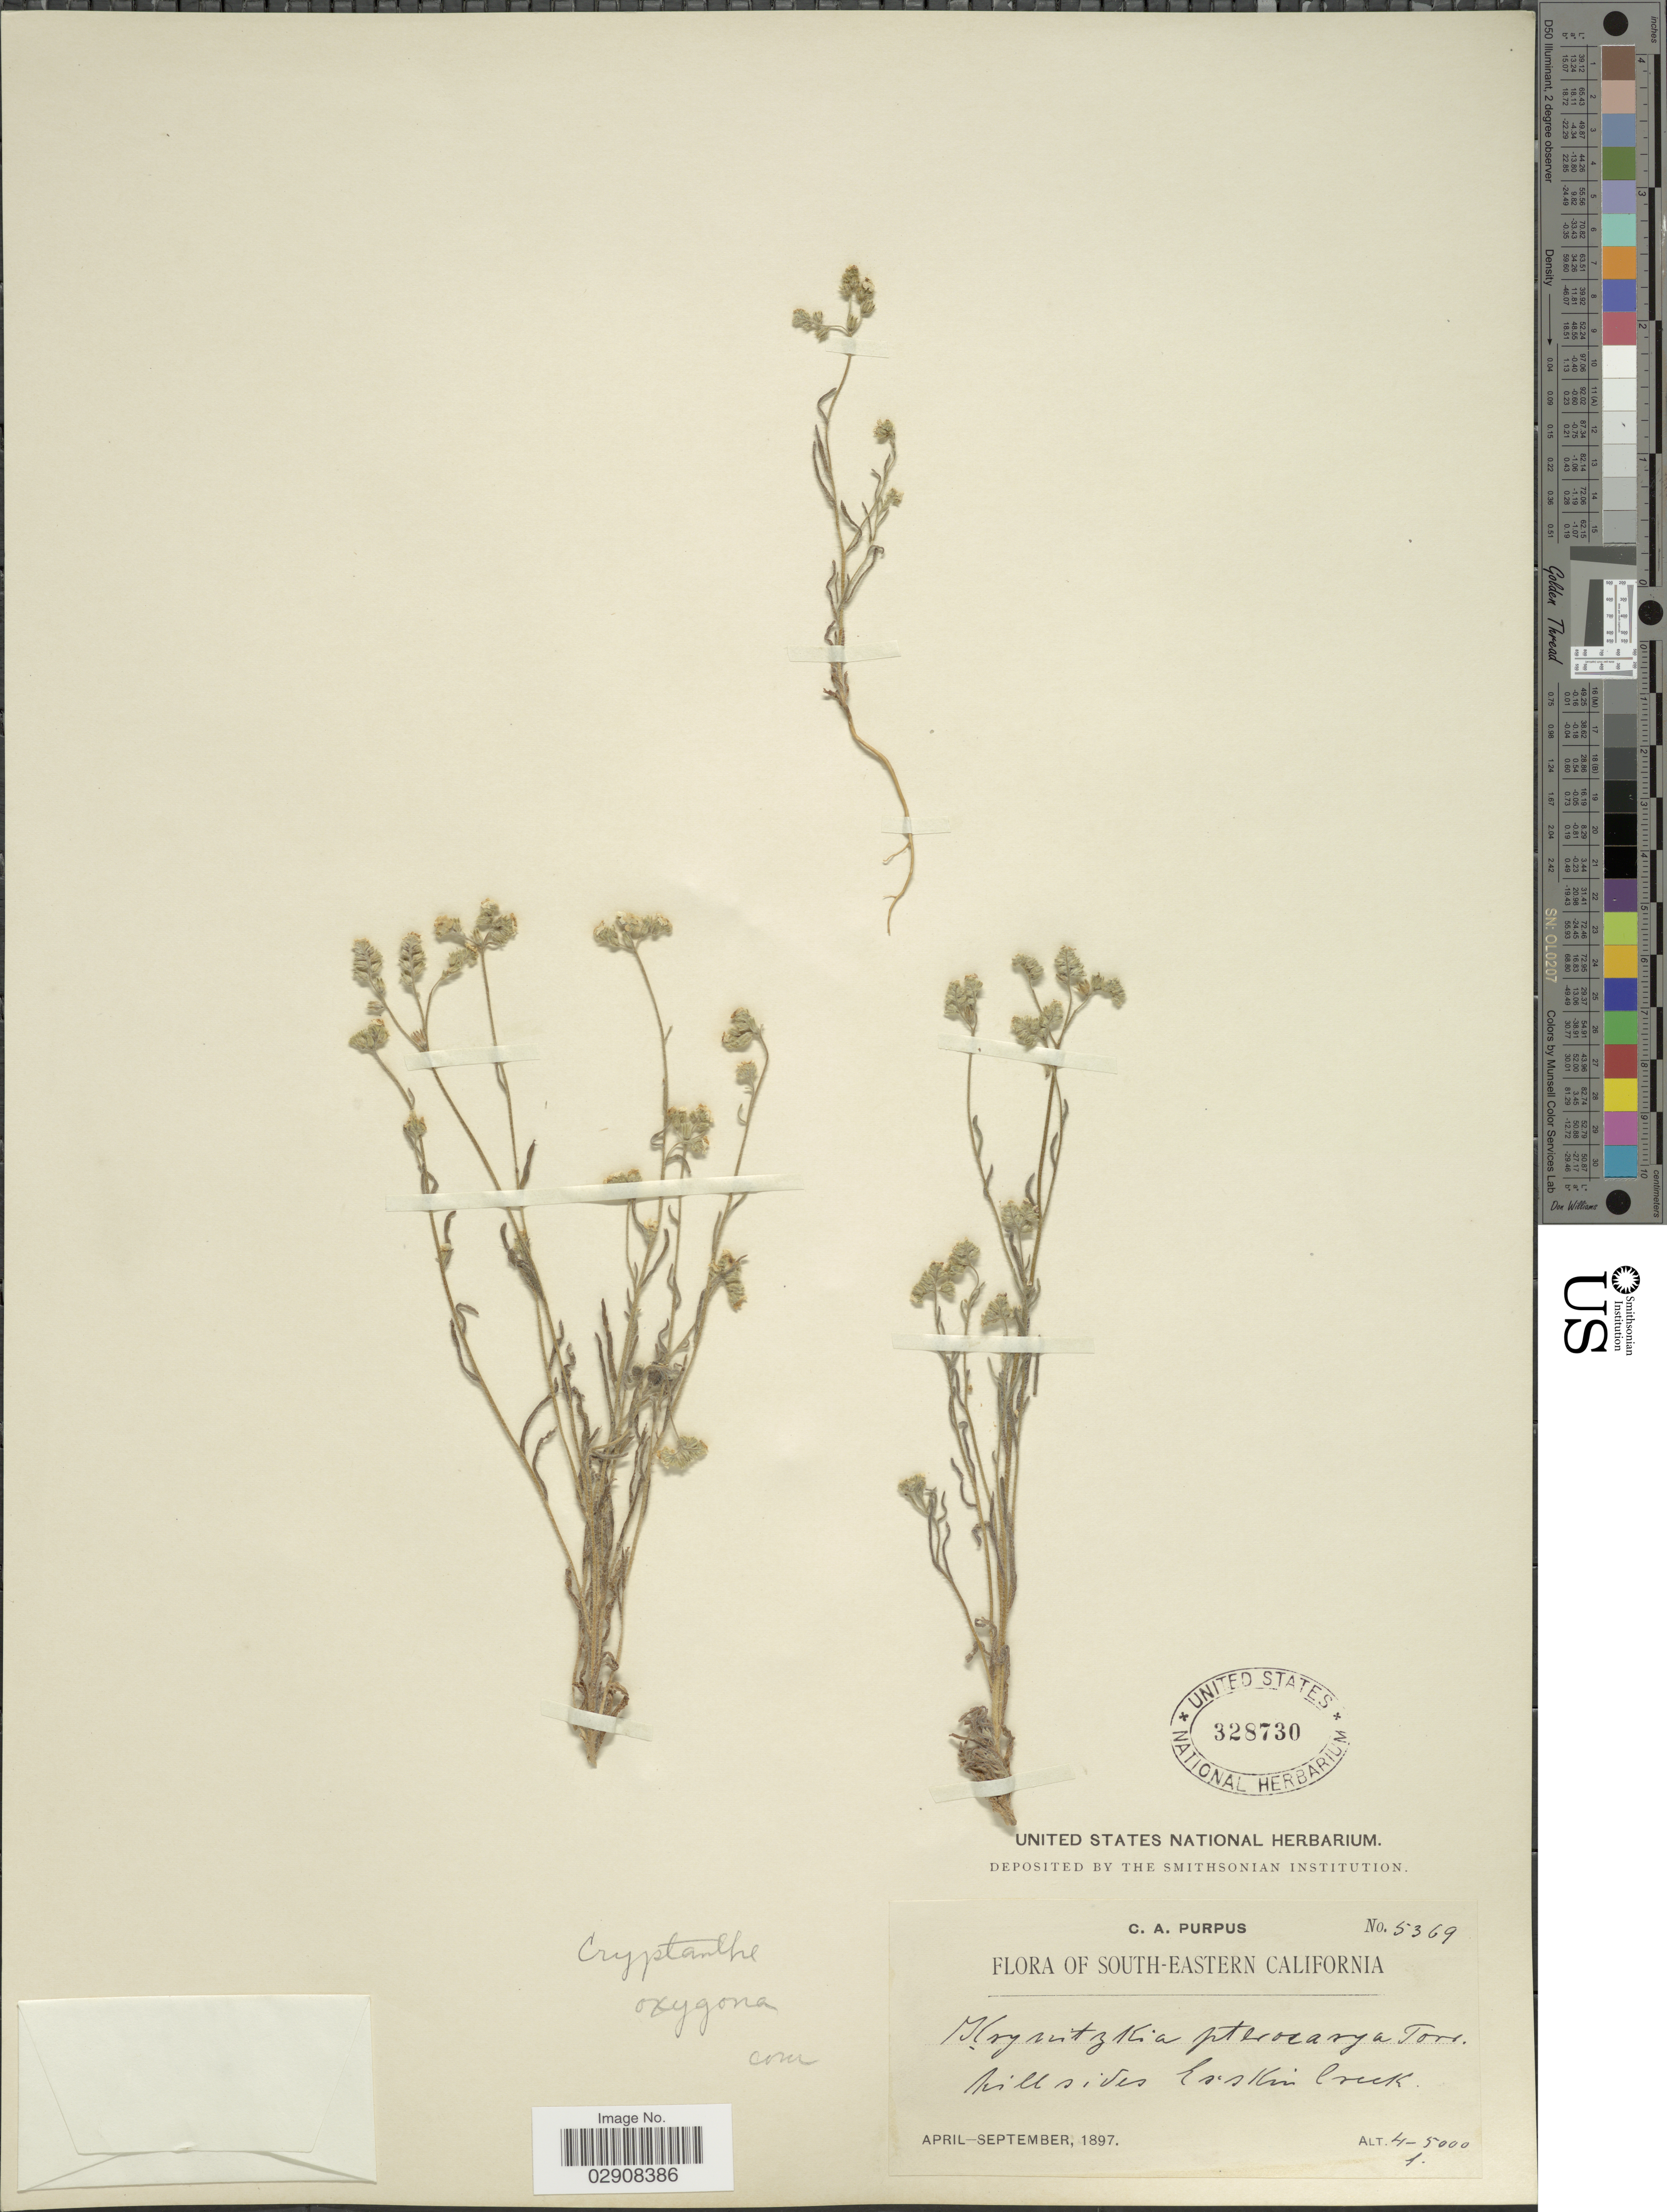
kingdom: Plantae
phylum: Tracheophyta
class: Magnoliopsida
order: Boraginales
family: Boraginaceae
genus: Cryptantha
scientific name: Cryptantha oxygona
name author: (A. Gray) S.W. Greene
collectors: C. A. Purpus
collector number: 5369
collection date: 1897-04/1897-09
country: United States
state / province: California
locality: South-Eastern California. Hillsides Erskine Creek.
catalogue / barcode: US 328730